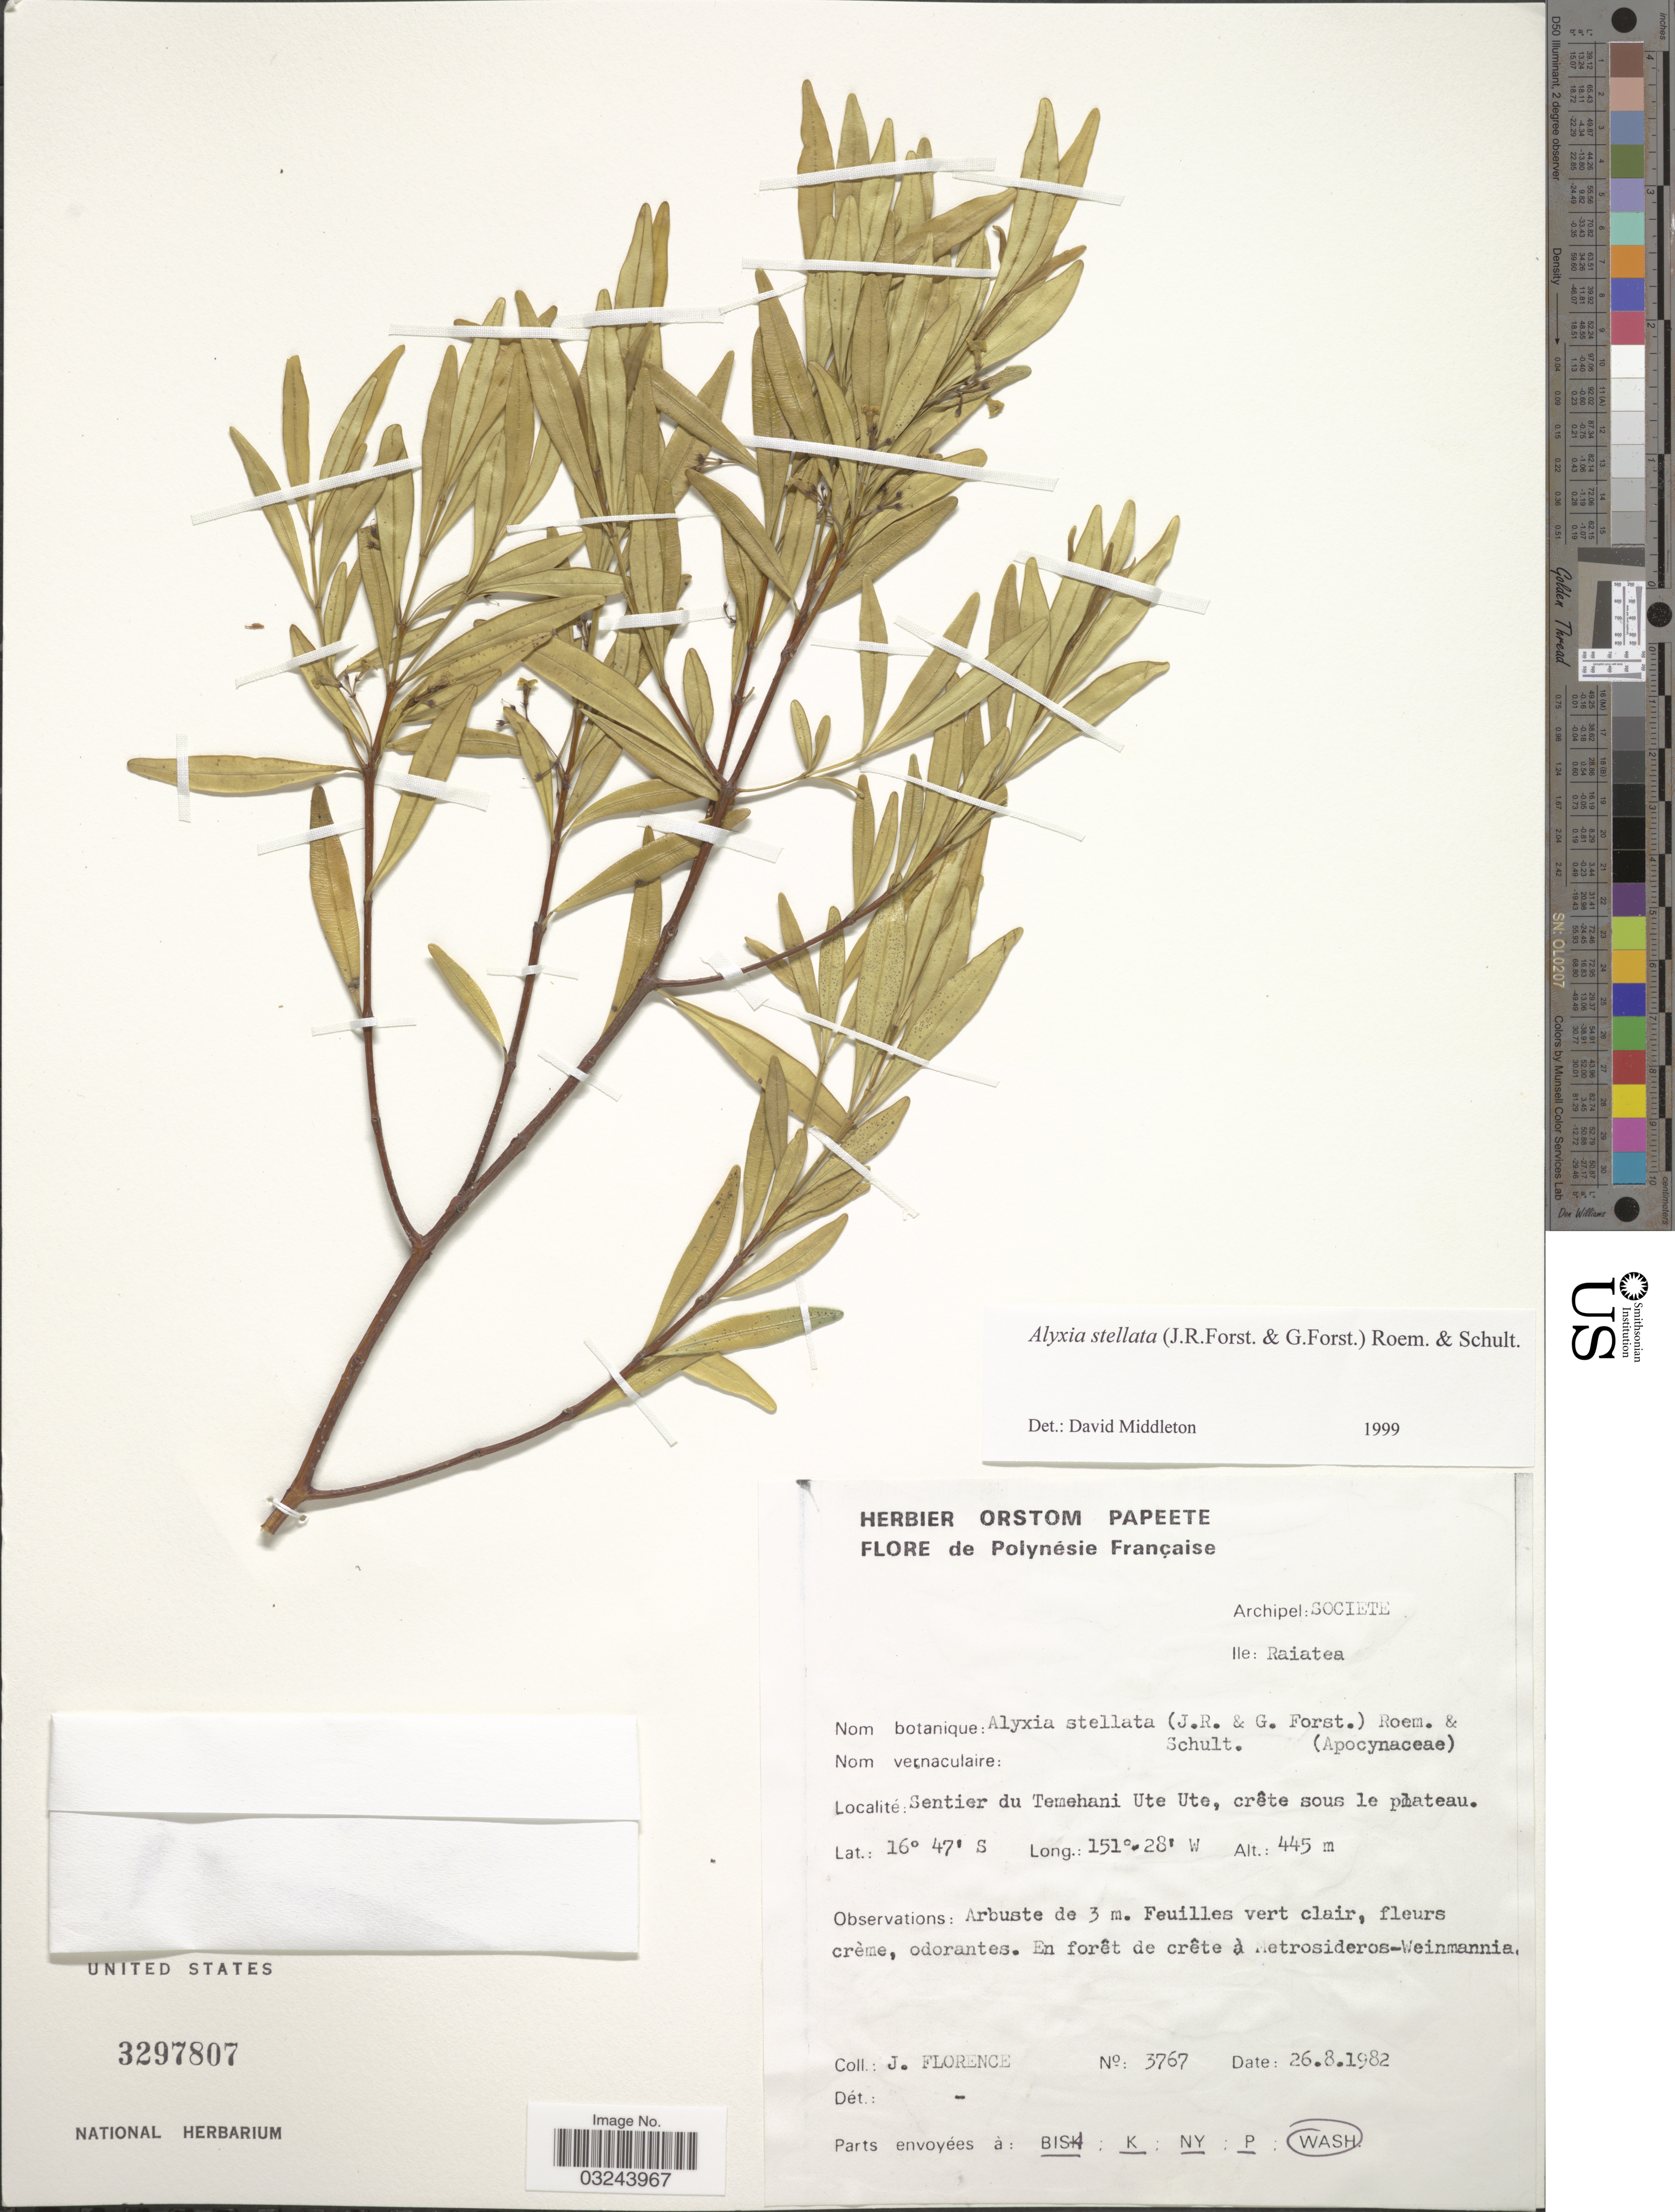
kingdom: Plantae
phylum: Tracheophyta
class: Magnoliopsida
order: Gentianales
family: Apocynaceae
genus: Alyxia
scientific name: Alyxia stellata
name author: (J.R. Forst. & G. Forst.) Roem. & Schult.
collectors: J. Florence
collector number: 3767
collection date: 1982-08-26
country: French Polynesia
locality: Polynésie Française. Archipel: Societe. Ile: Raiatea. Sentier du Temehani Ute Ute, crête sous le plateau.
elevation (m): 445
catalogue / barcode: US 3297807